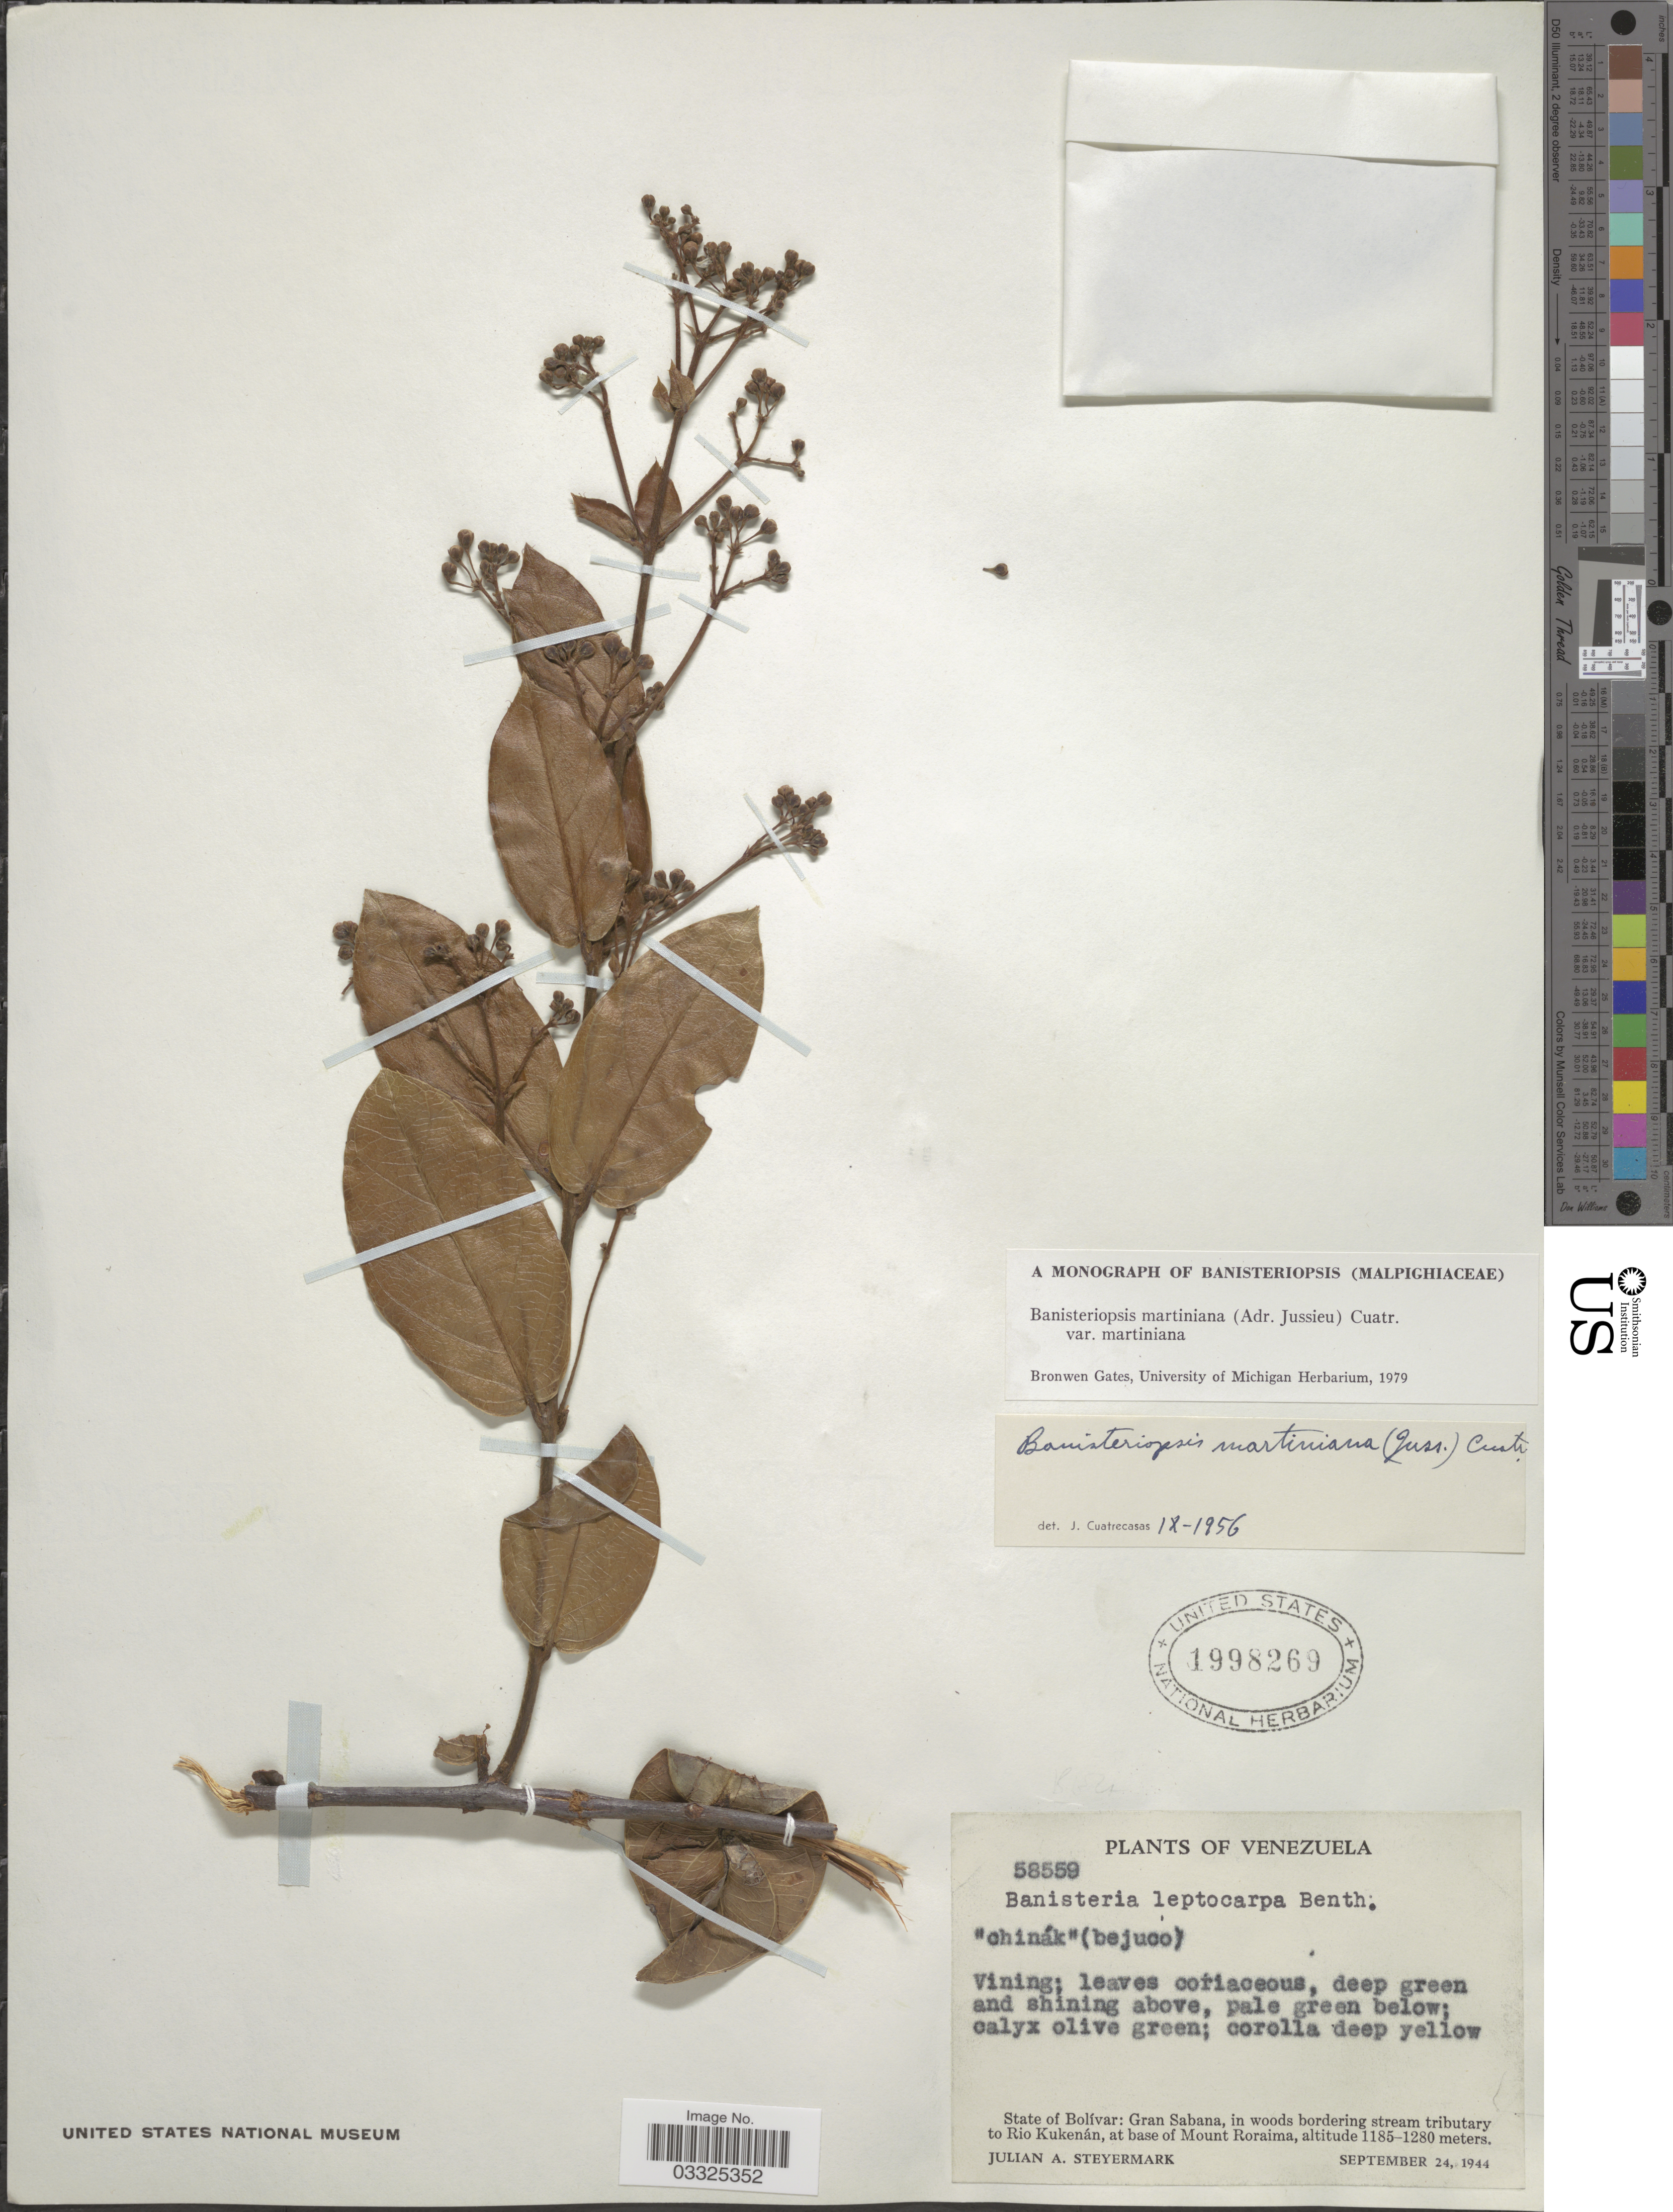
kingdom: Plantae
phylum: Tracheophyta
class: Magnoliopsida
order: Malpighiales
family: Malpighiaceae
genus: Banisteriopsis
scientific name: Banisteriopsis martiniana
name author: (A. Juss.) Cuatrec.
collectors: J. Steyermark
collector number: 58559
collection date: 1944-09-24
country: Venezuela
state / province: Bolivar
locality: Gran Sabana, in woods bordering stream tributary to Rio Kukenán, at base of Mount Roraima.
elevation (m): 1185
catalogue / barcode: US 1998269